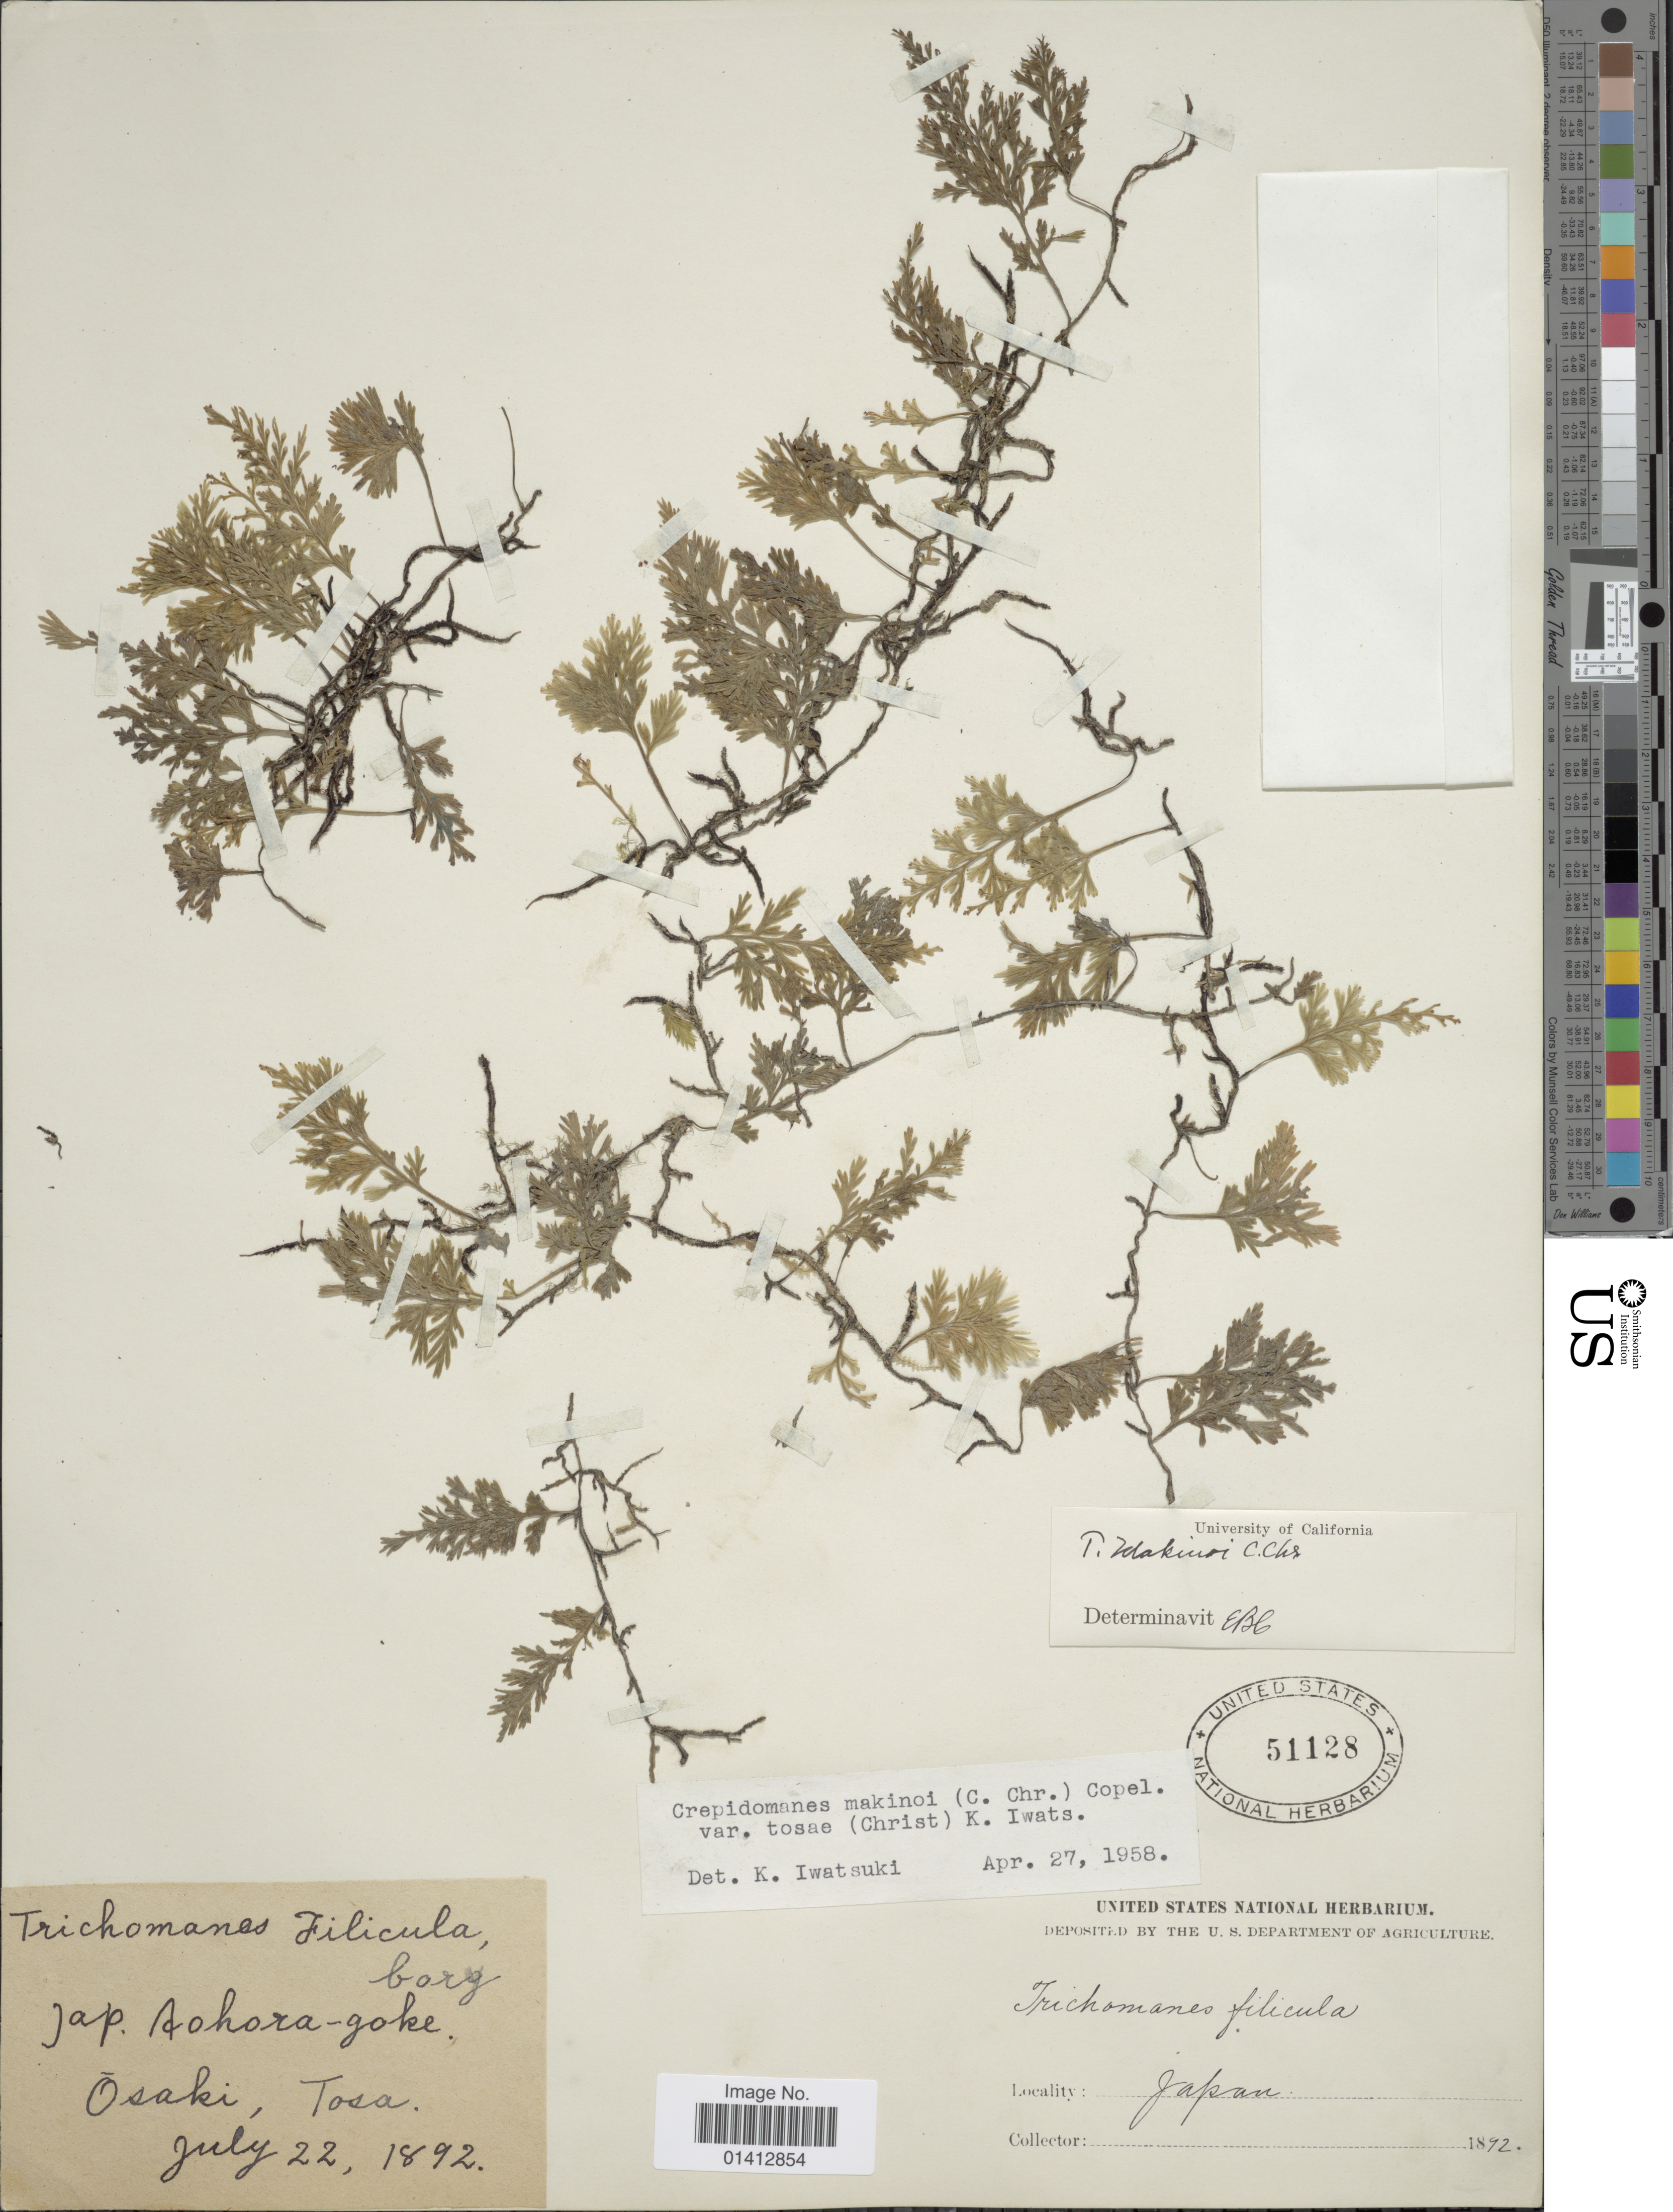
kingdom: Plantae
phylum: Tracheophyta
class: Polypodiopsida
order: Hymenophyllales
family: Hymenophyllaceae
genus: Crepidomanes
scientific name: Crepidomanes makinoi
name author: (C. Chr.) Copel.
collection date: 1892-07-22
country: Japan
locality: Aohora-goke Osaki, Tosa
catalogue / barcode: US 51128